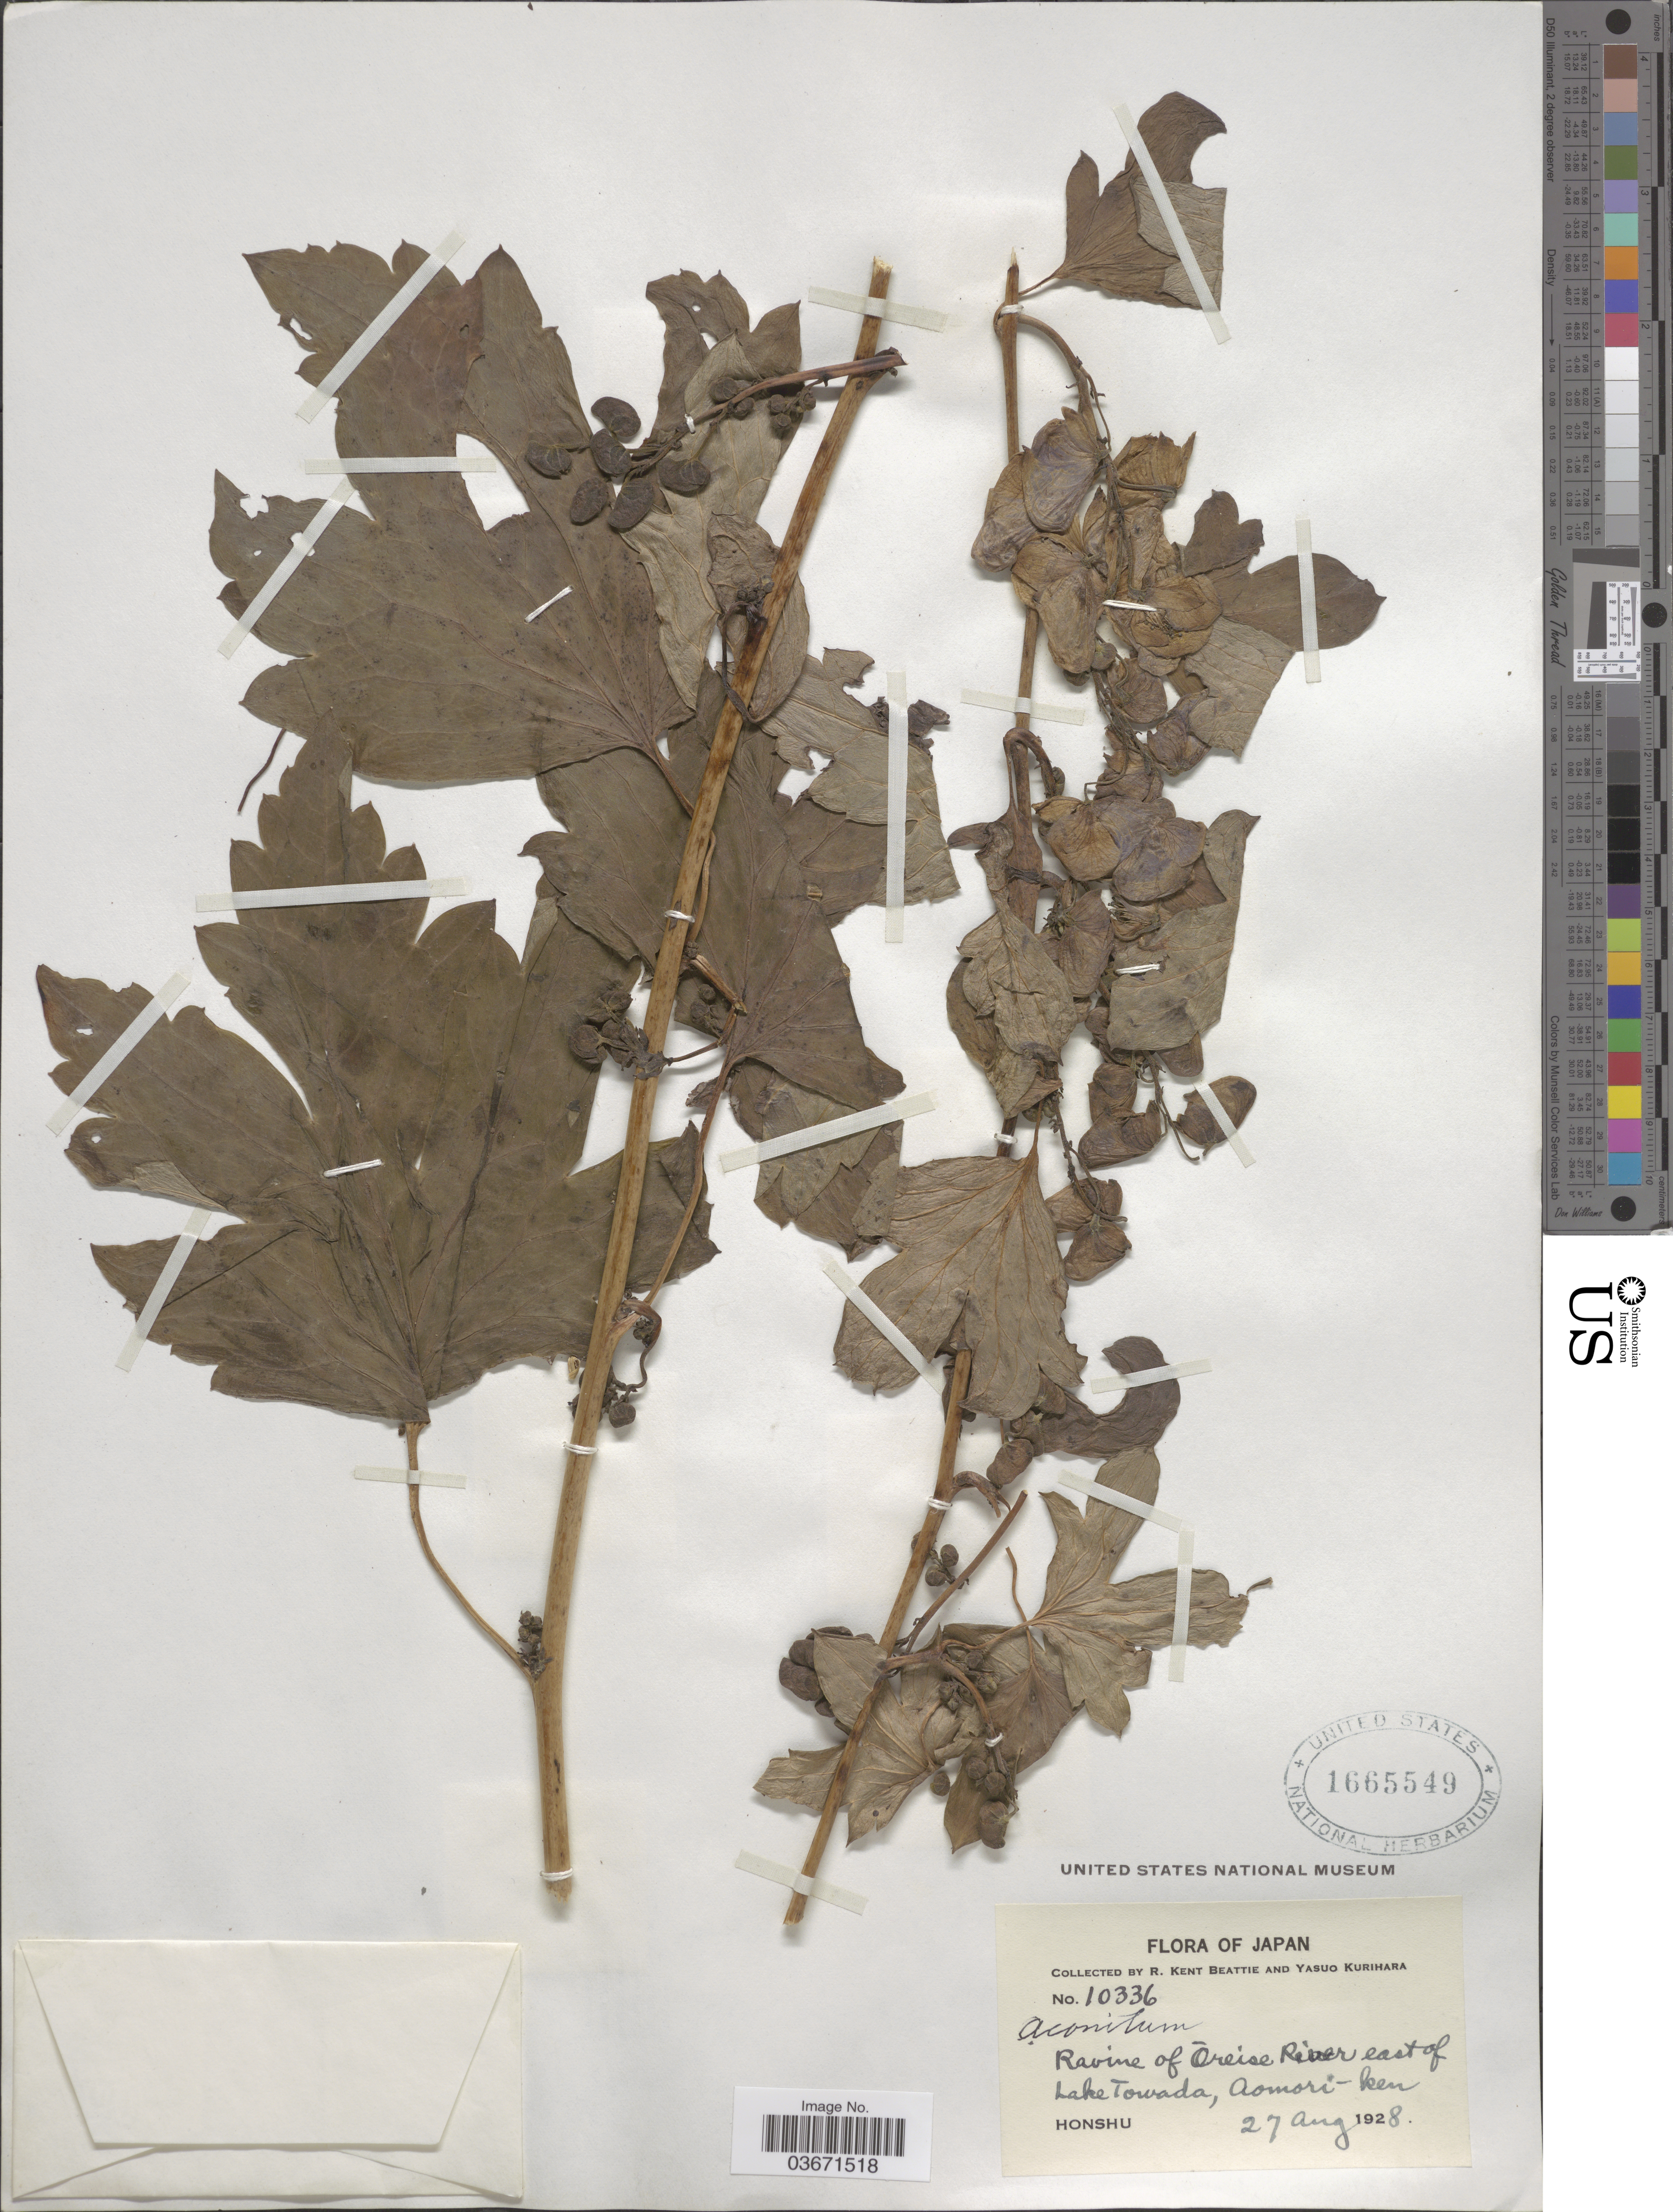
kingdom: Plantae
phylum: Tracheophyta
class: Magnoliopsida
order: Ranunculales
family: Ranunculaceae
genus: Aconitum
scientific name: Aconitum sp.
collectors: R. K. Beattie & Y. Kurihara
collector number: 10336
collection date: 1928-08-27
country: Japan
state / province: Aomori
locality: Ravine of Ōreise River east of Lake Towada, Aomori-ken.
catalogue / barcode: US 1665549